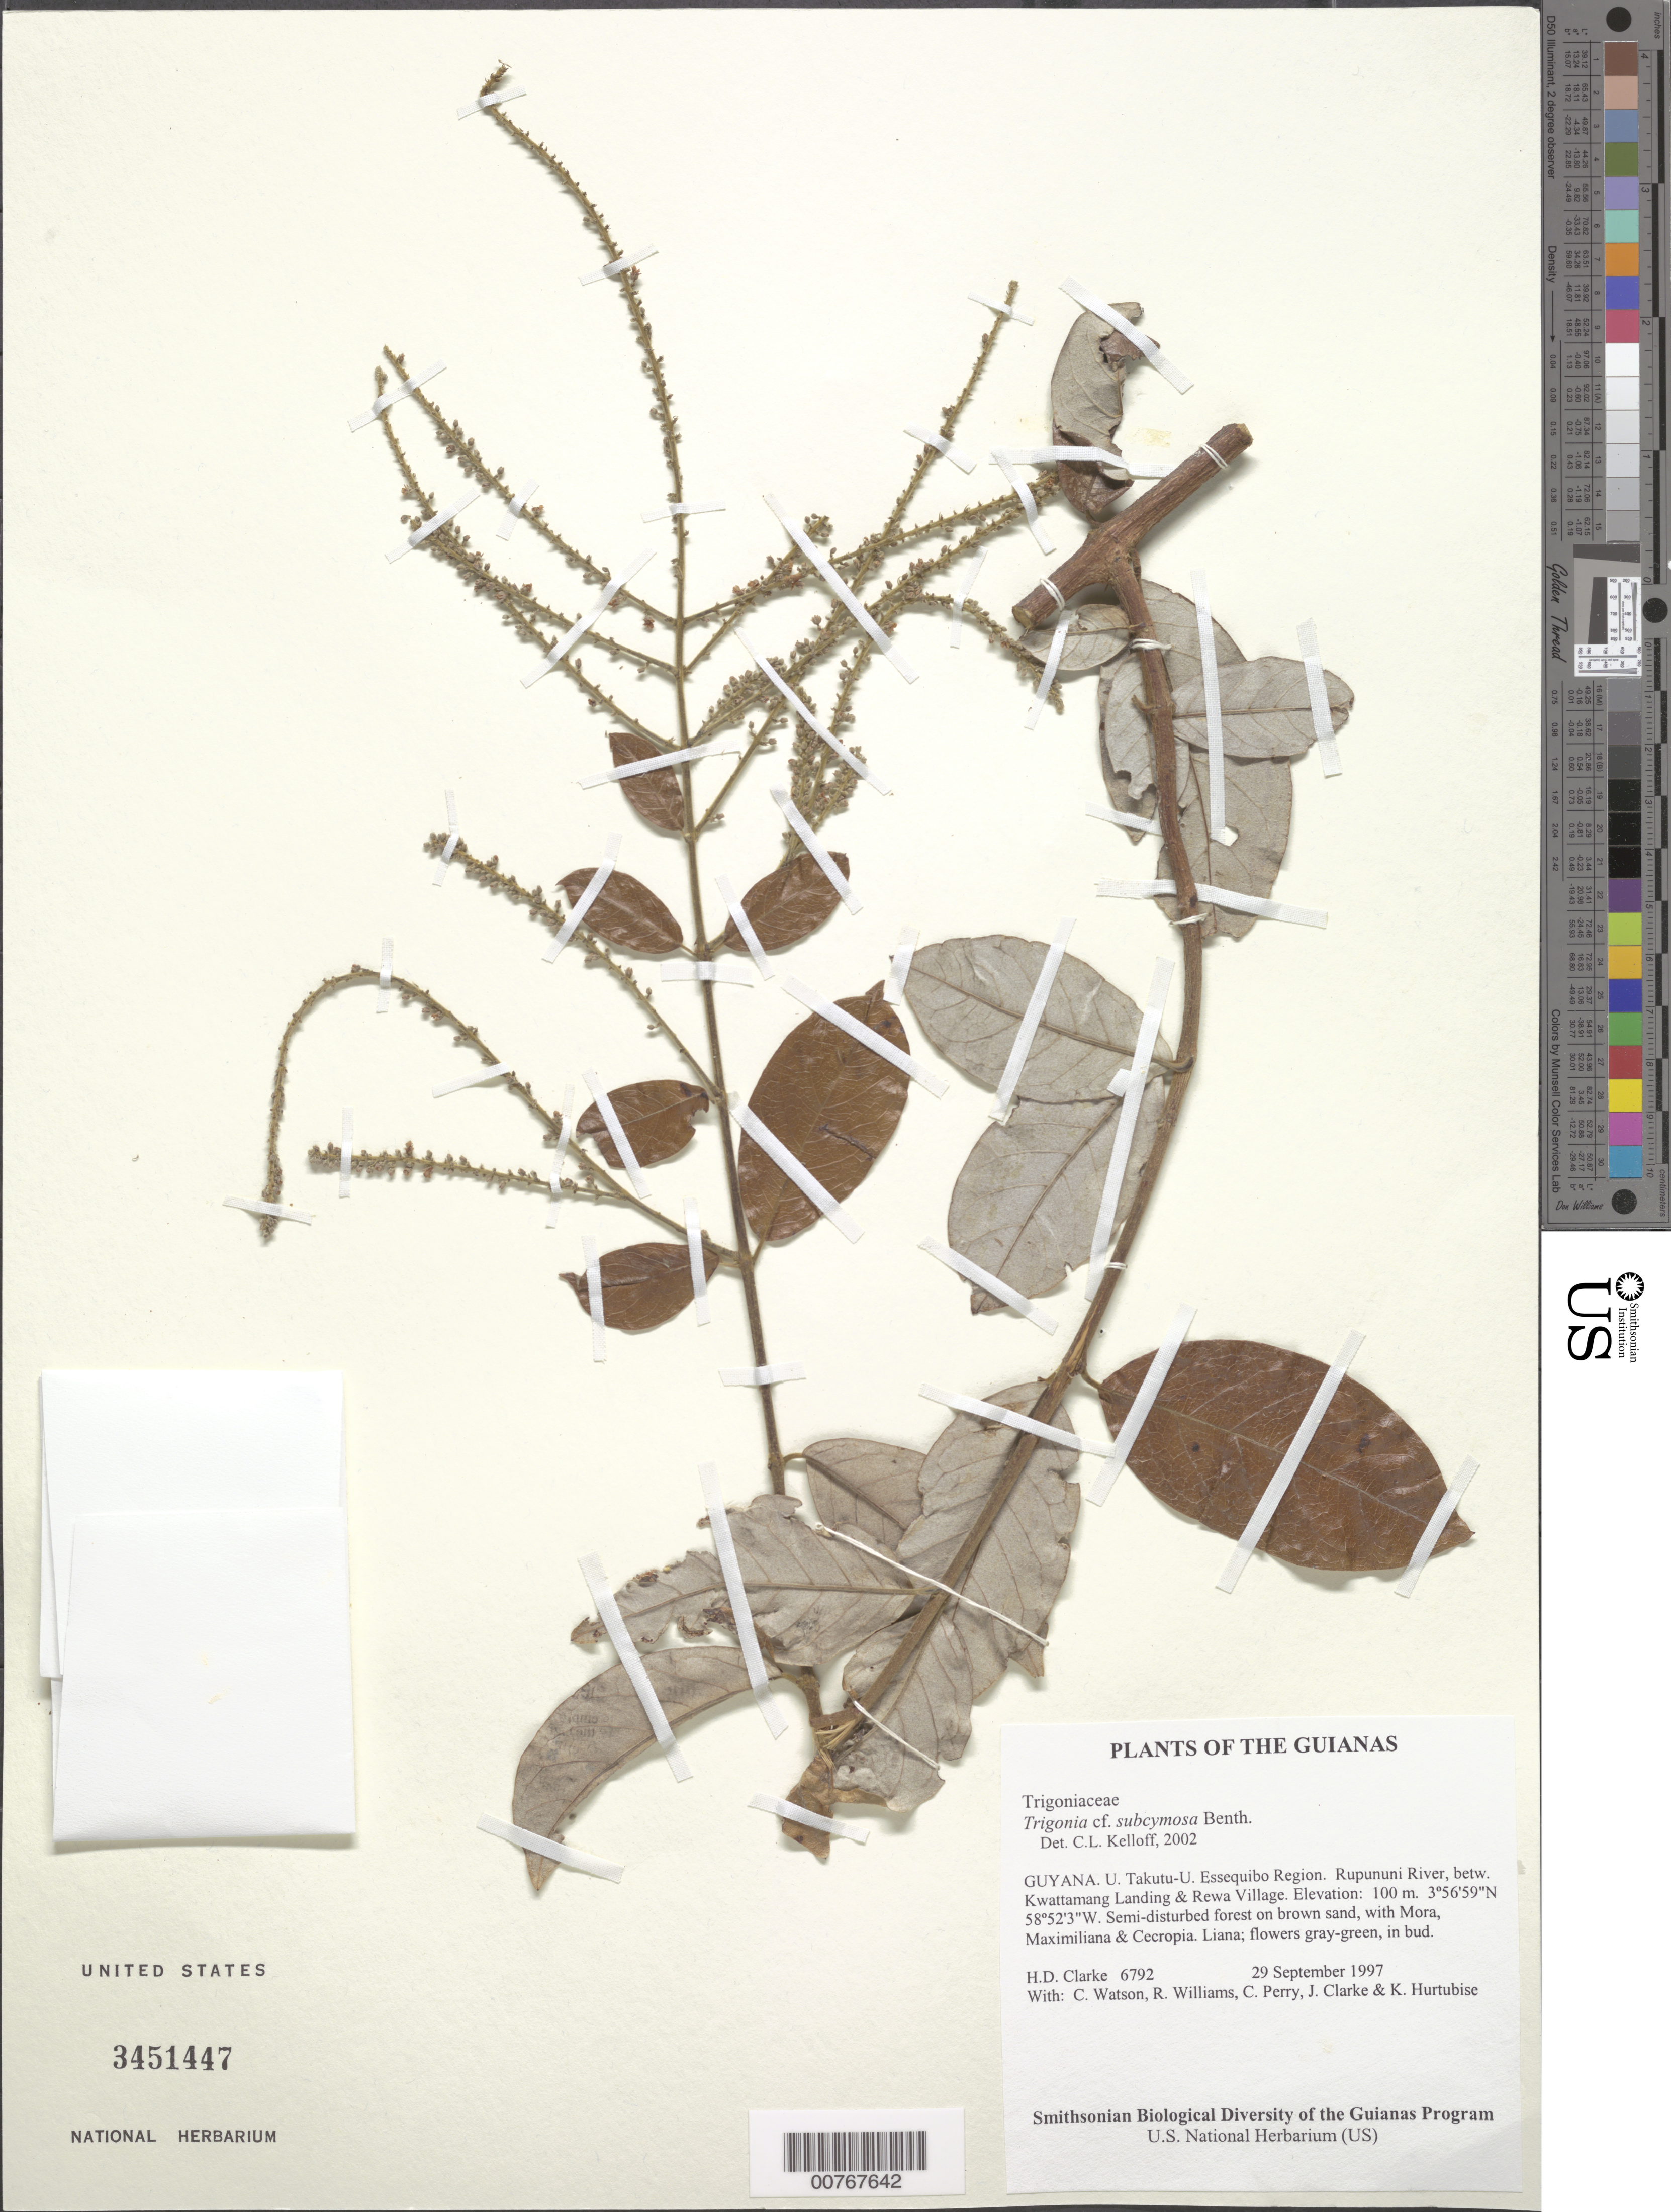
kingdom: Plantae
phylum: Tracheophyta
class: Magnoliopsida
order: Malpighiales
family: Trigoniaceae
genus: Trigonia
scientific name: Trigonia subcymosa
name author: Benth.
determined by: Kelloff, Carol L., (US), Smithsonian Institution - National Museum of Natural History (UNITED STATES)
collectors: H. D. Clarke, C. Watson, R. Williams, C. Perry, J. Clarke & K. Hurtubise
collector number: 6792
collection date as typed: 29 September 1997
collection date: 1997-09-29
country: Guyana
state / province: U. Takutu-U. Essequibo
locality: Rupununi River, betw. Kwattamang Landing & Rewa Village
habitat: Semi-disturbed forest on brown sand, with Mora, Maximiliana & Cecropia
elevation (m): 100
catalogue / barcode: US 3451447